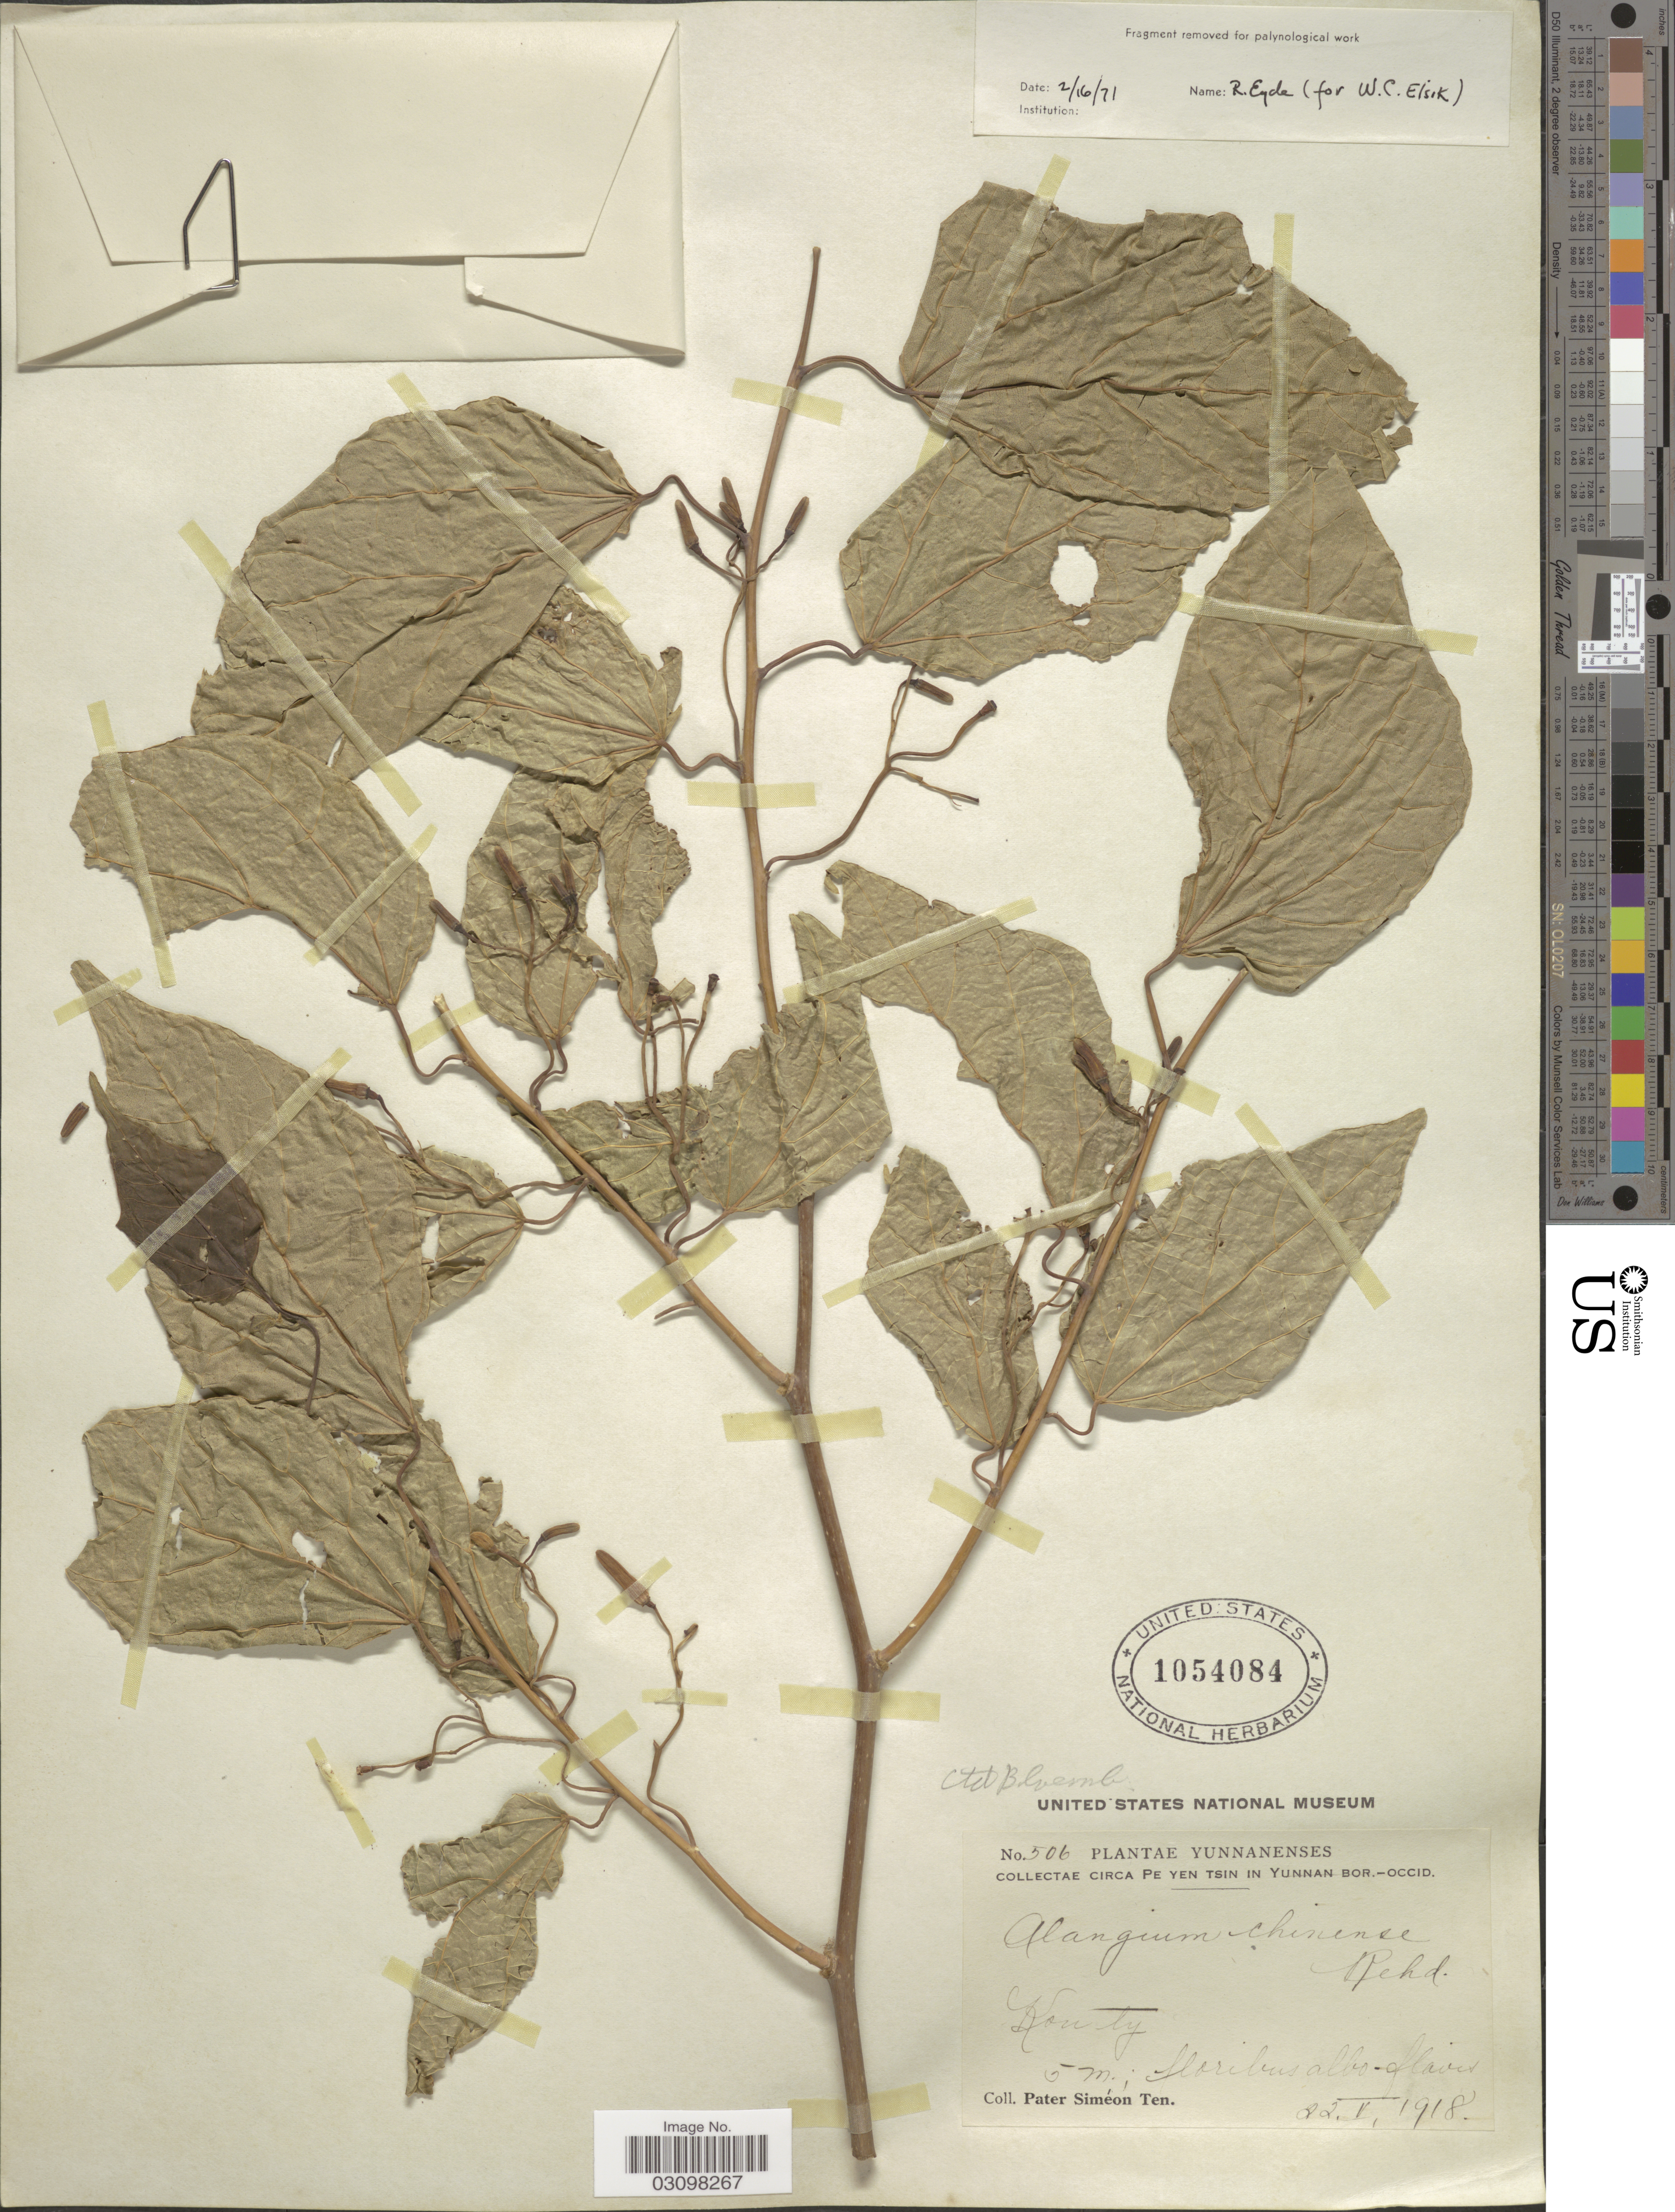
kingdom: Plantae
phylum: Tracheophyta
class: Magnoliopsida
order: Cornales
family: Cornaceae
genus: Alangium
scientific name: Alangium chinense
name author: (Harms) Rehder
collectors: P. S. Ten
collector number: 506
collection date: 1918-05-22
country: China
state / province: Yunnan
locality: Yunnanenses. Yunnan Bord.-Occid. Konty [unsure placement].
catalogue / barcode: US 1054084